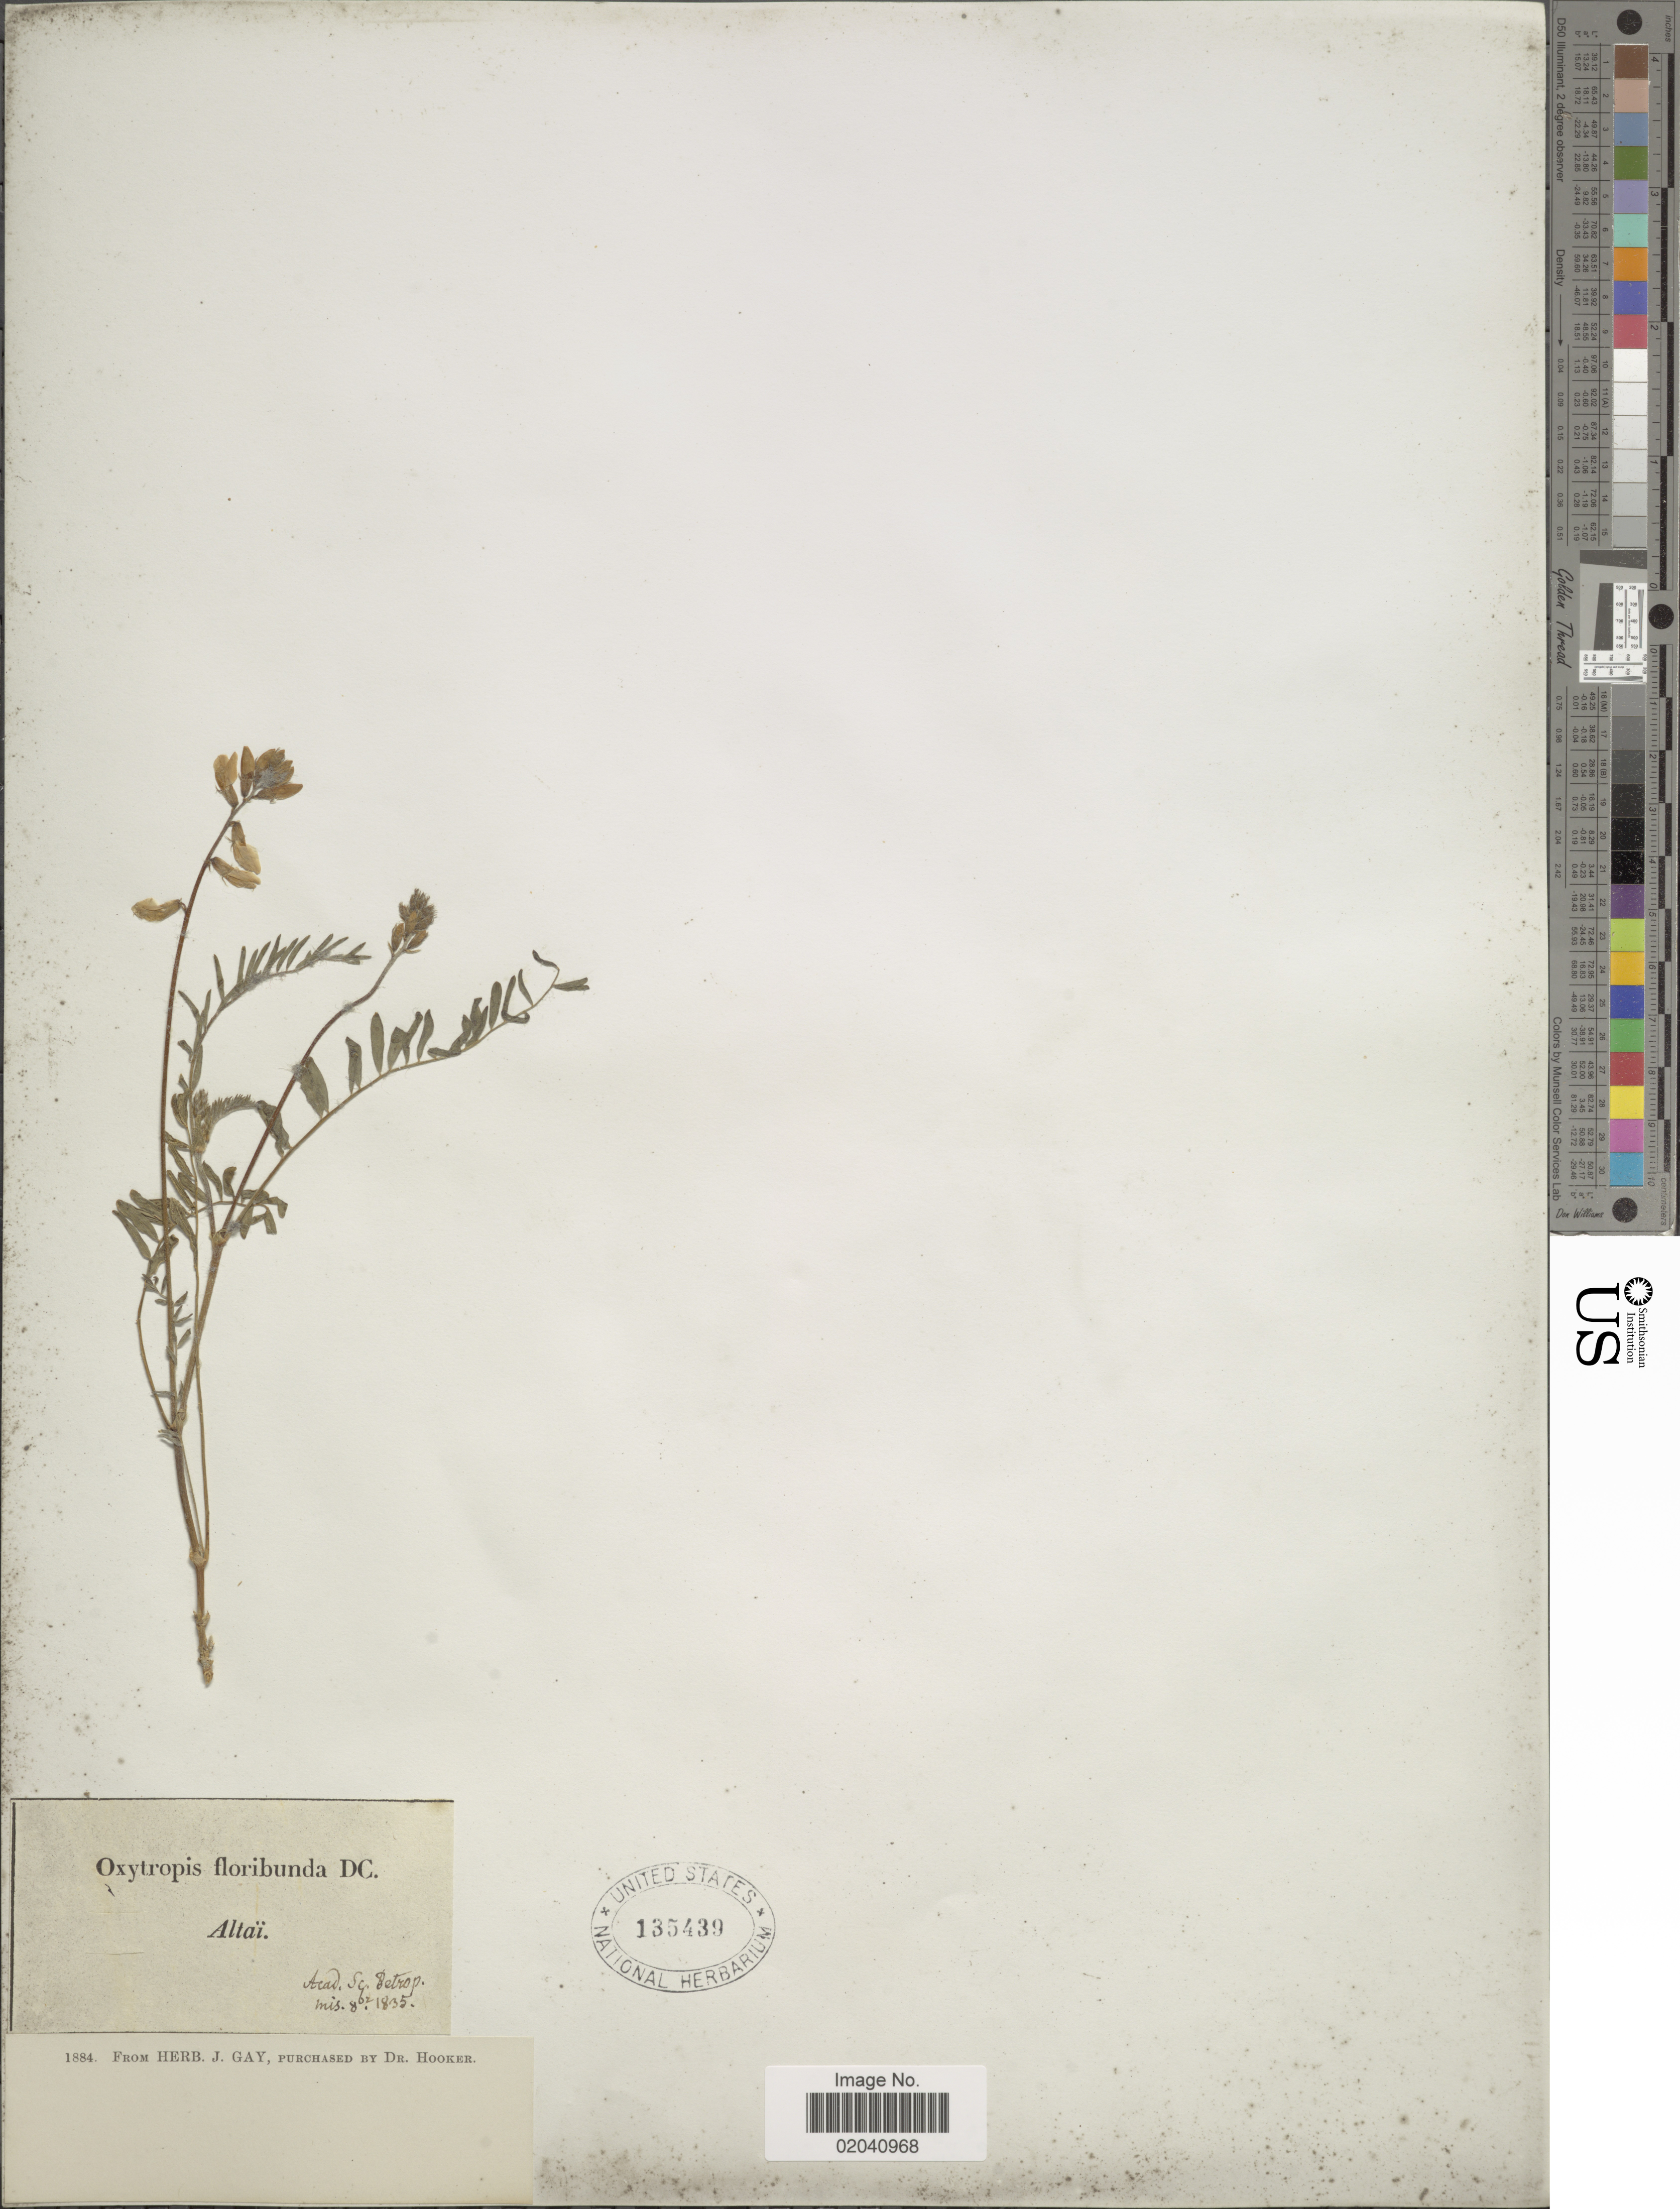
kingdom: Plantae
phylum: Tracheophyta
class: Magnoliopsida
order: Fabales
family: Fabaceae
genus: Oxytropis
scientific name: Oxytropis floribunda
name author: (Pall.) DC.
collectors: ex herb. Acad. Petrop.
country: Russian Federation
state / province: Altai Republic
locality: Altaï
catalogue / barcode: US 135439